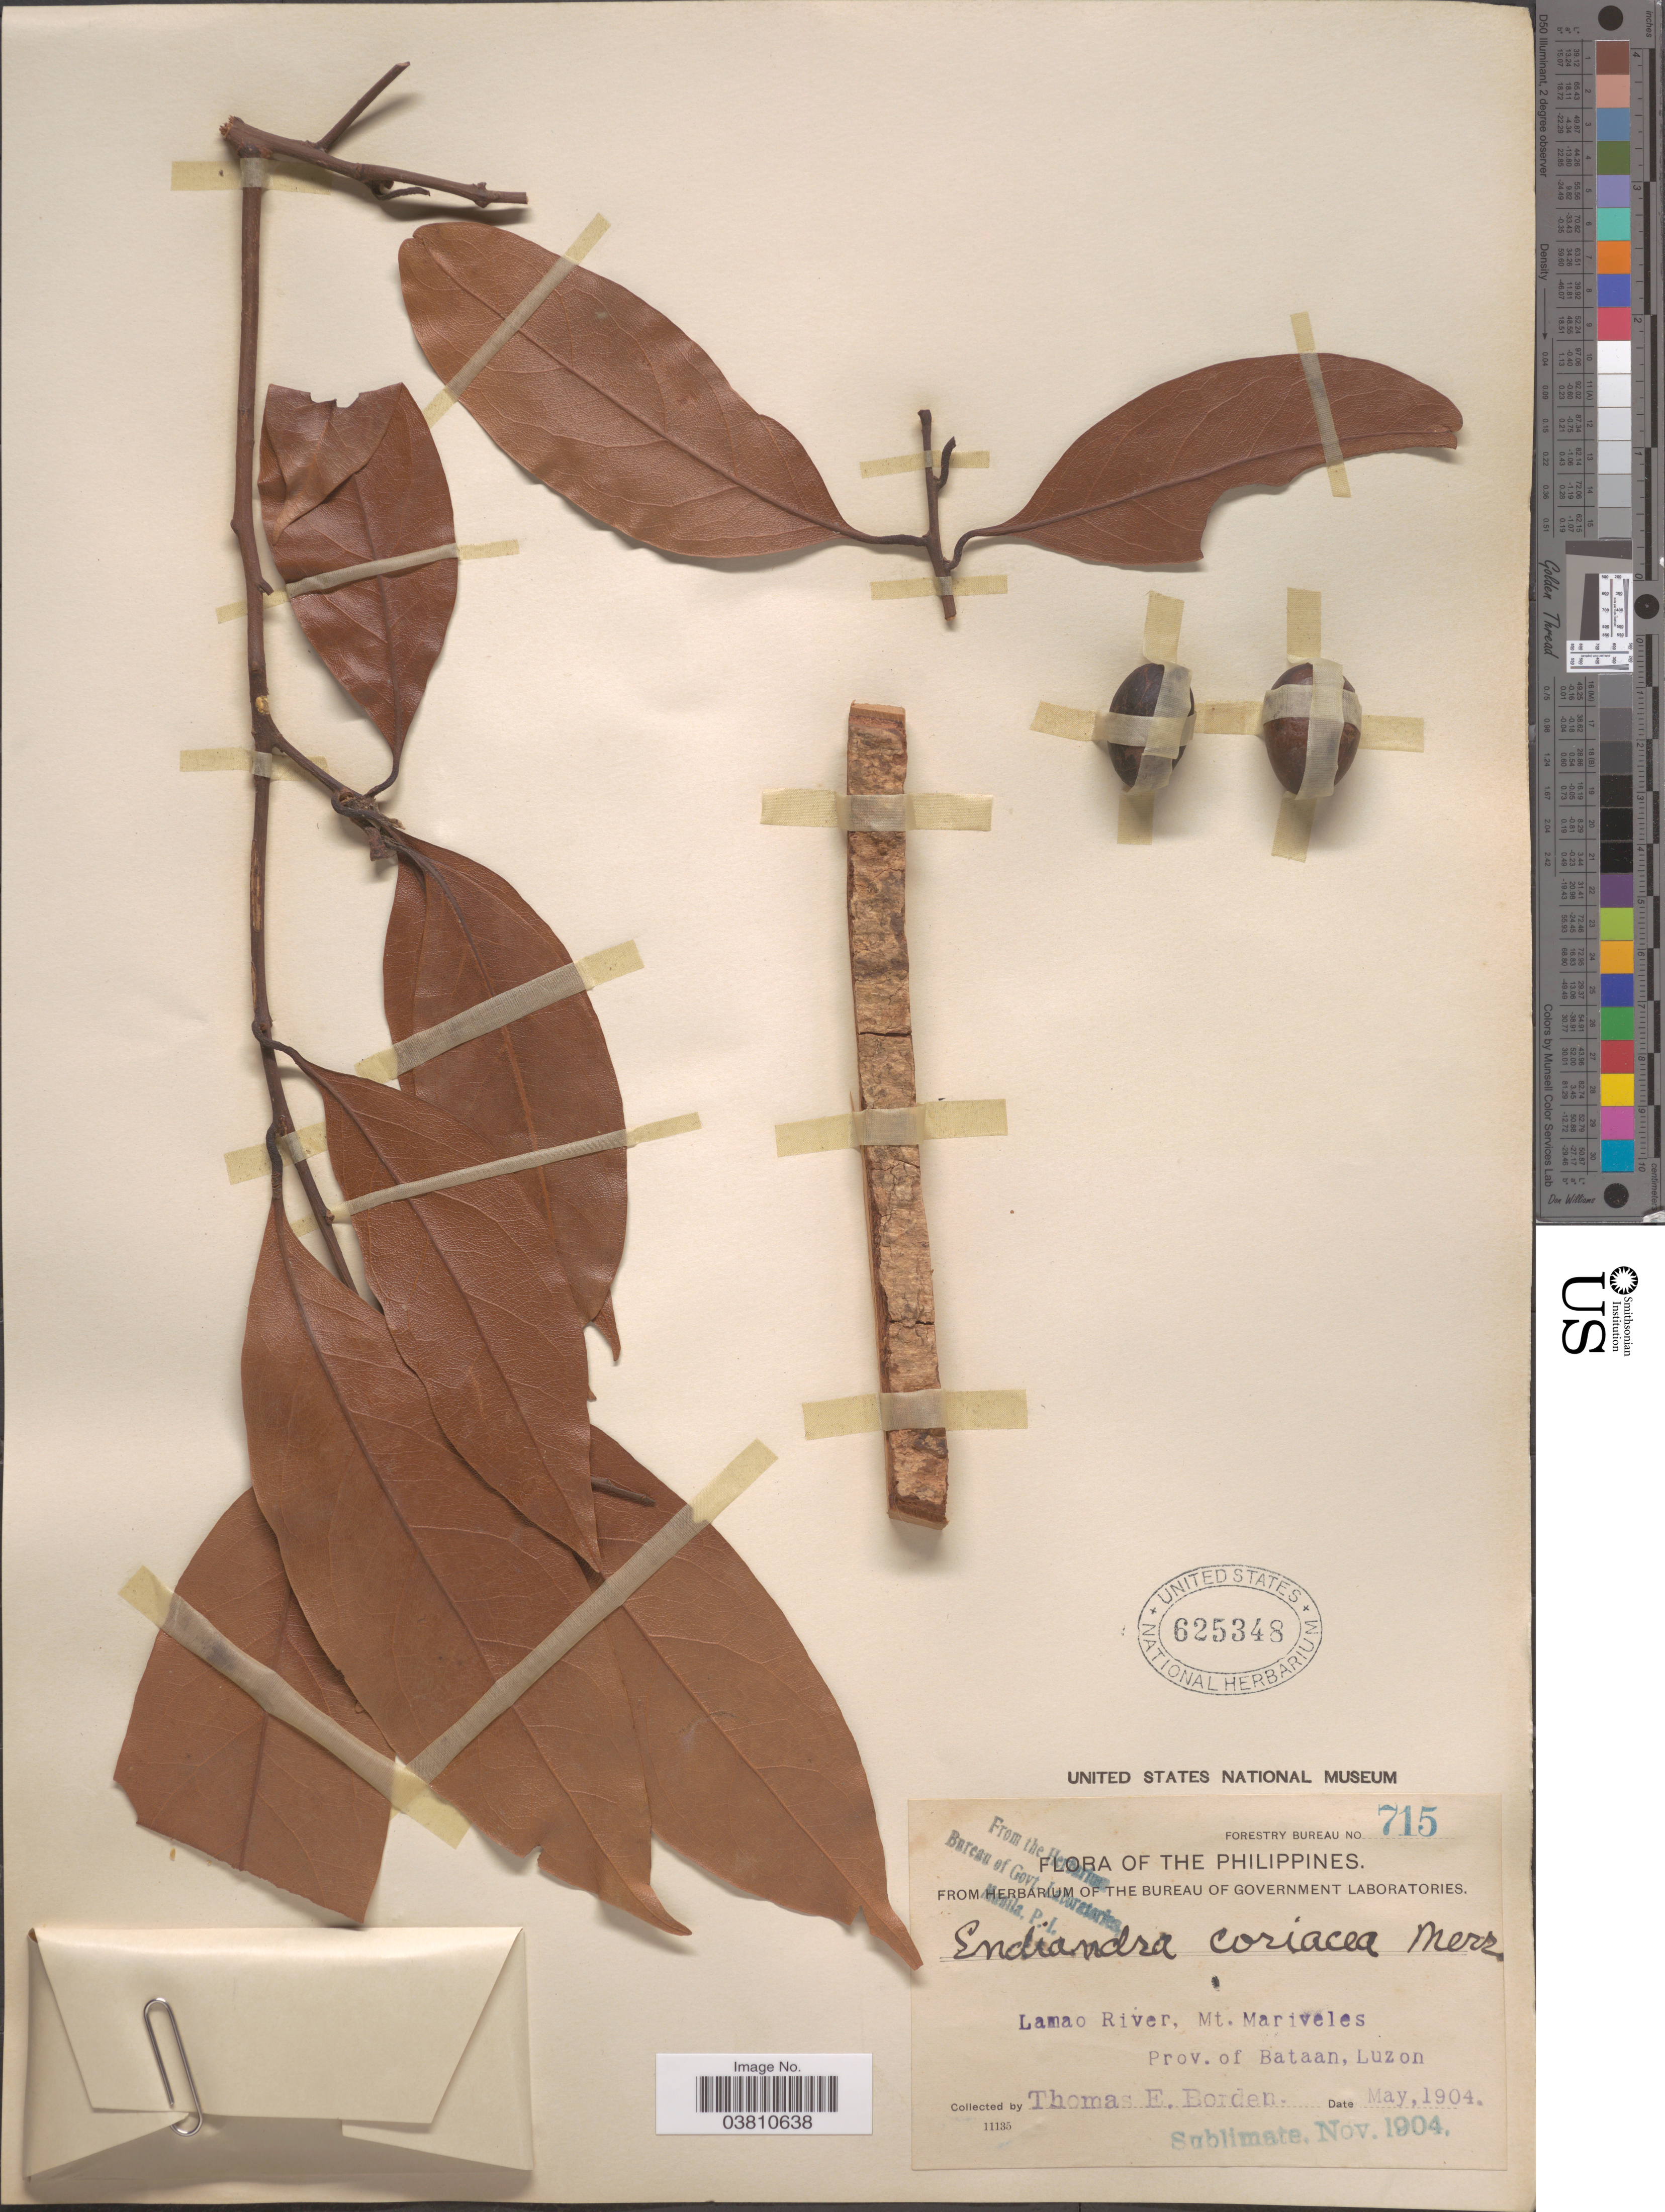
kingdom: Plantae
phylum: Tracheophyta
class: Magnoliopsida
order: Laurales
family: Lauraceae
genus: Endiandra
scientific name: Endiandra coriacea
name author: Merr.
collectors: T. E. Borden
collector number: Forestry Bureau 715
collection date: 1904-05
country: Philippines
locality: Lamao River, Mt. Mariveles. Prov. of Bataan, Luzon.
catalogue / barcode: US 625348